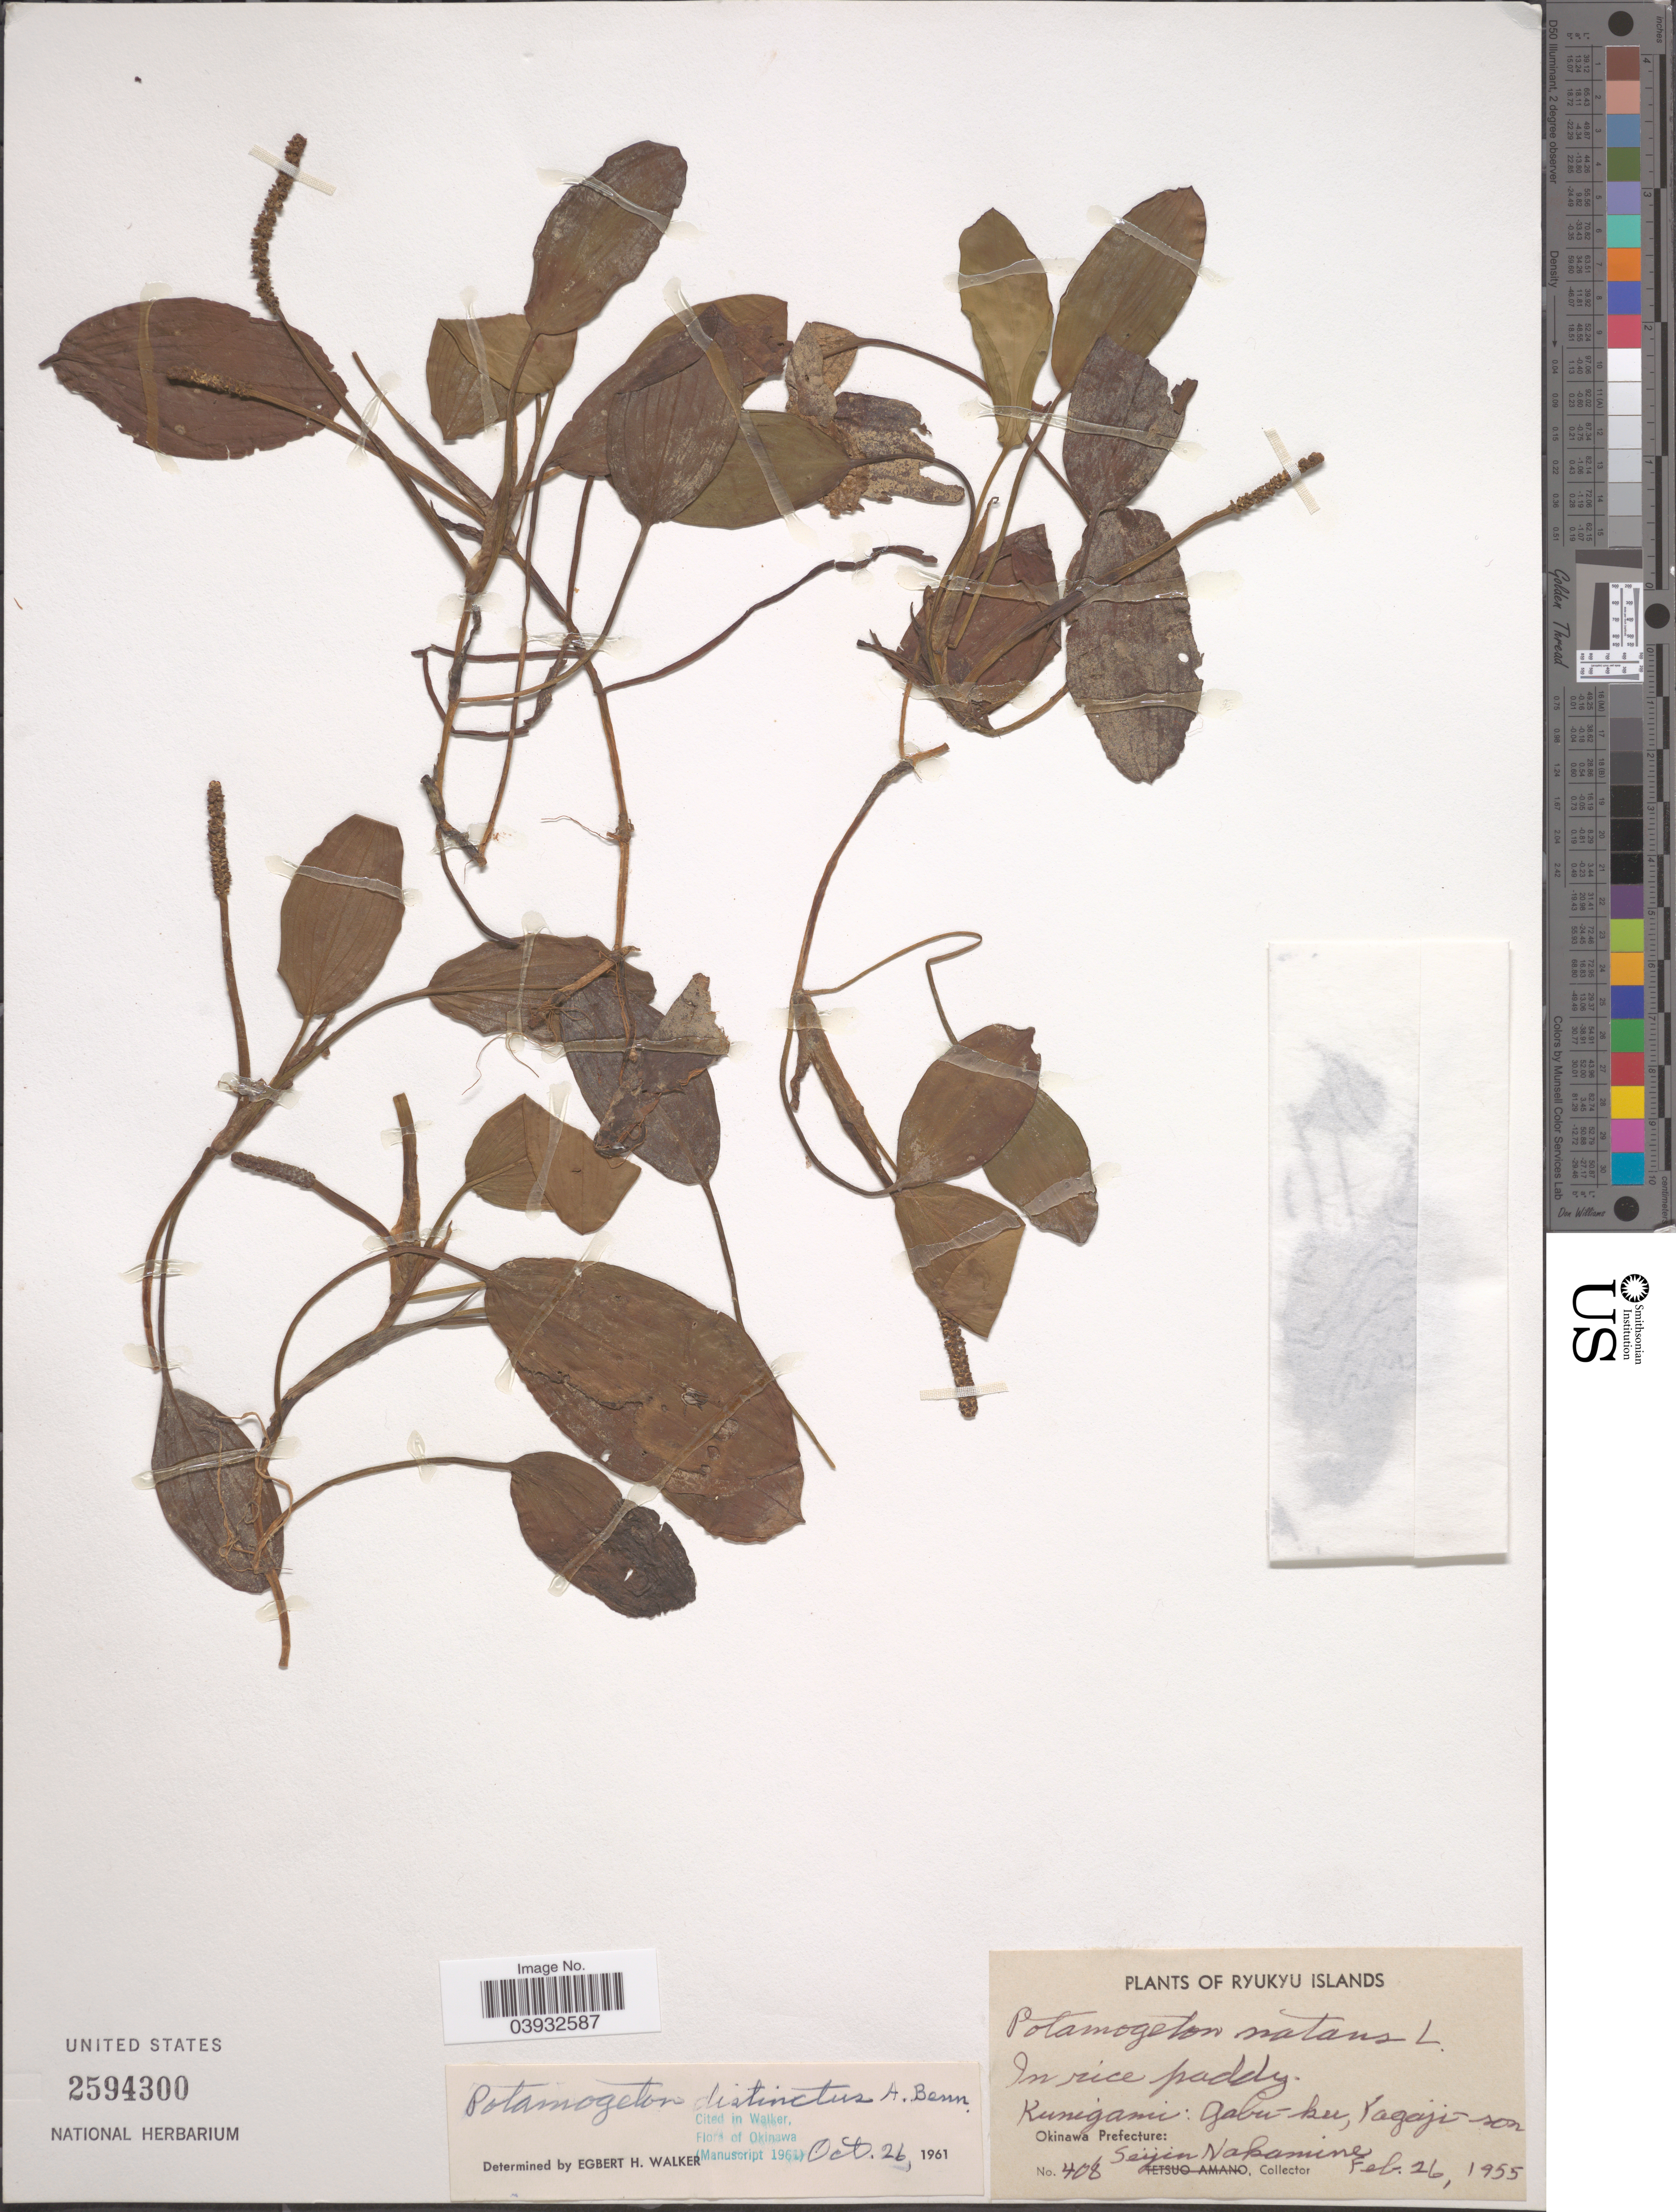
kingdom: Plantae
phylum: Tracheophyta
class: Liliopsida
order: Alismatales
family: Potamogetonaceae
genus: Potamogeton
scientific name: Potamogeton distinctus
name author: A. Benn.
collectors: S. Nakamine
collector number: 408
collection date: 1955-02-26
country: Japan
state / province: Okinawa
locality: Ryukyu Islands. Kunigami: Gabú-ku, Yagaji-son. Okinawa Prefecture.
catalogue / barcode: US 2594300